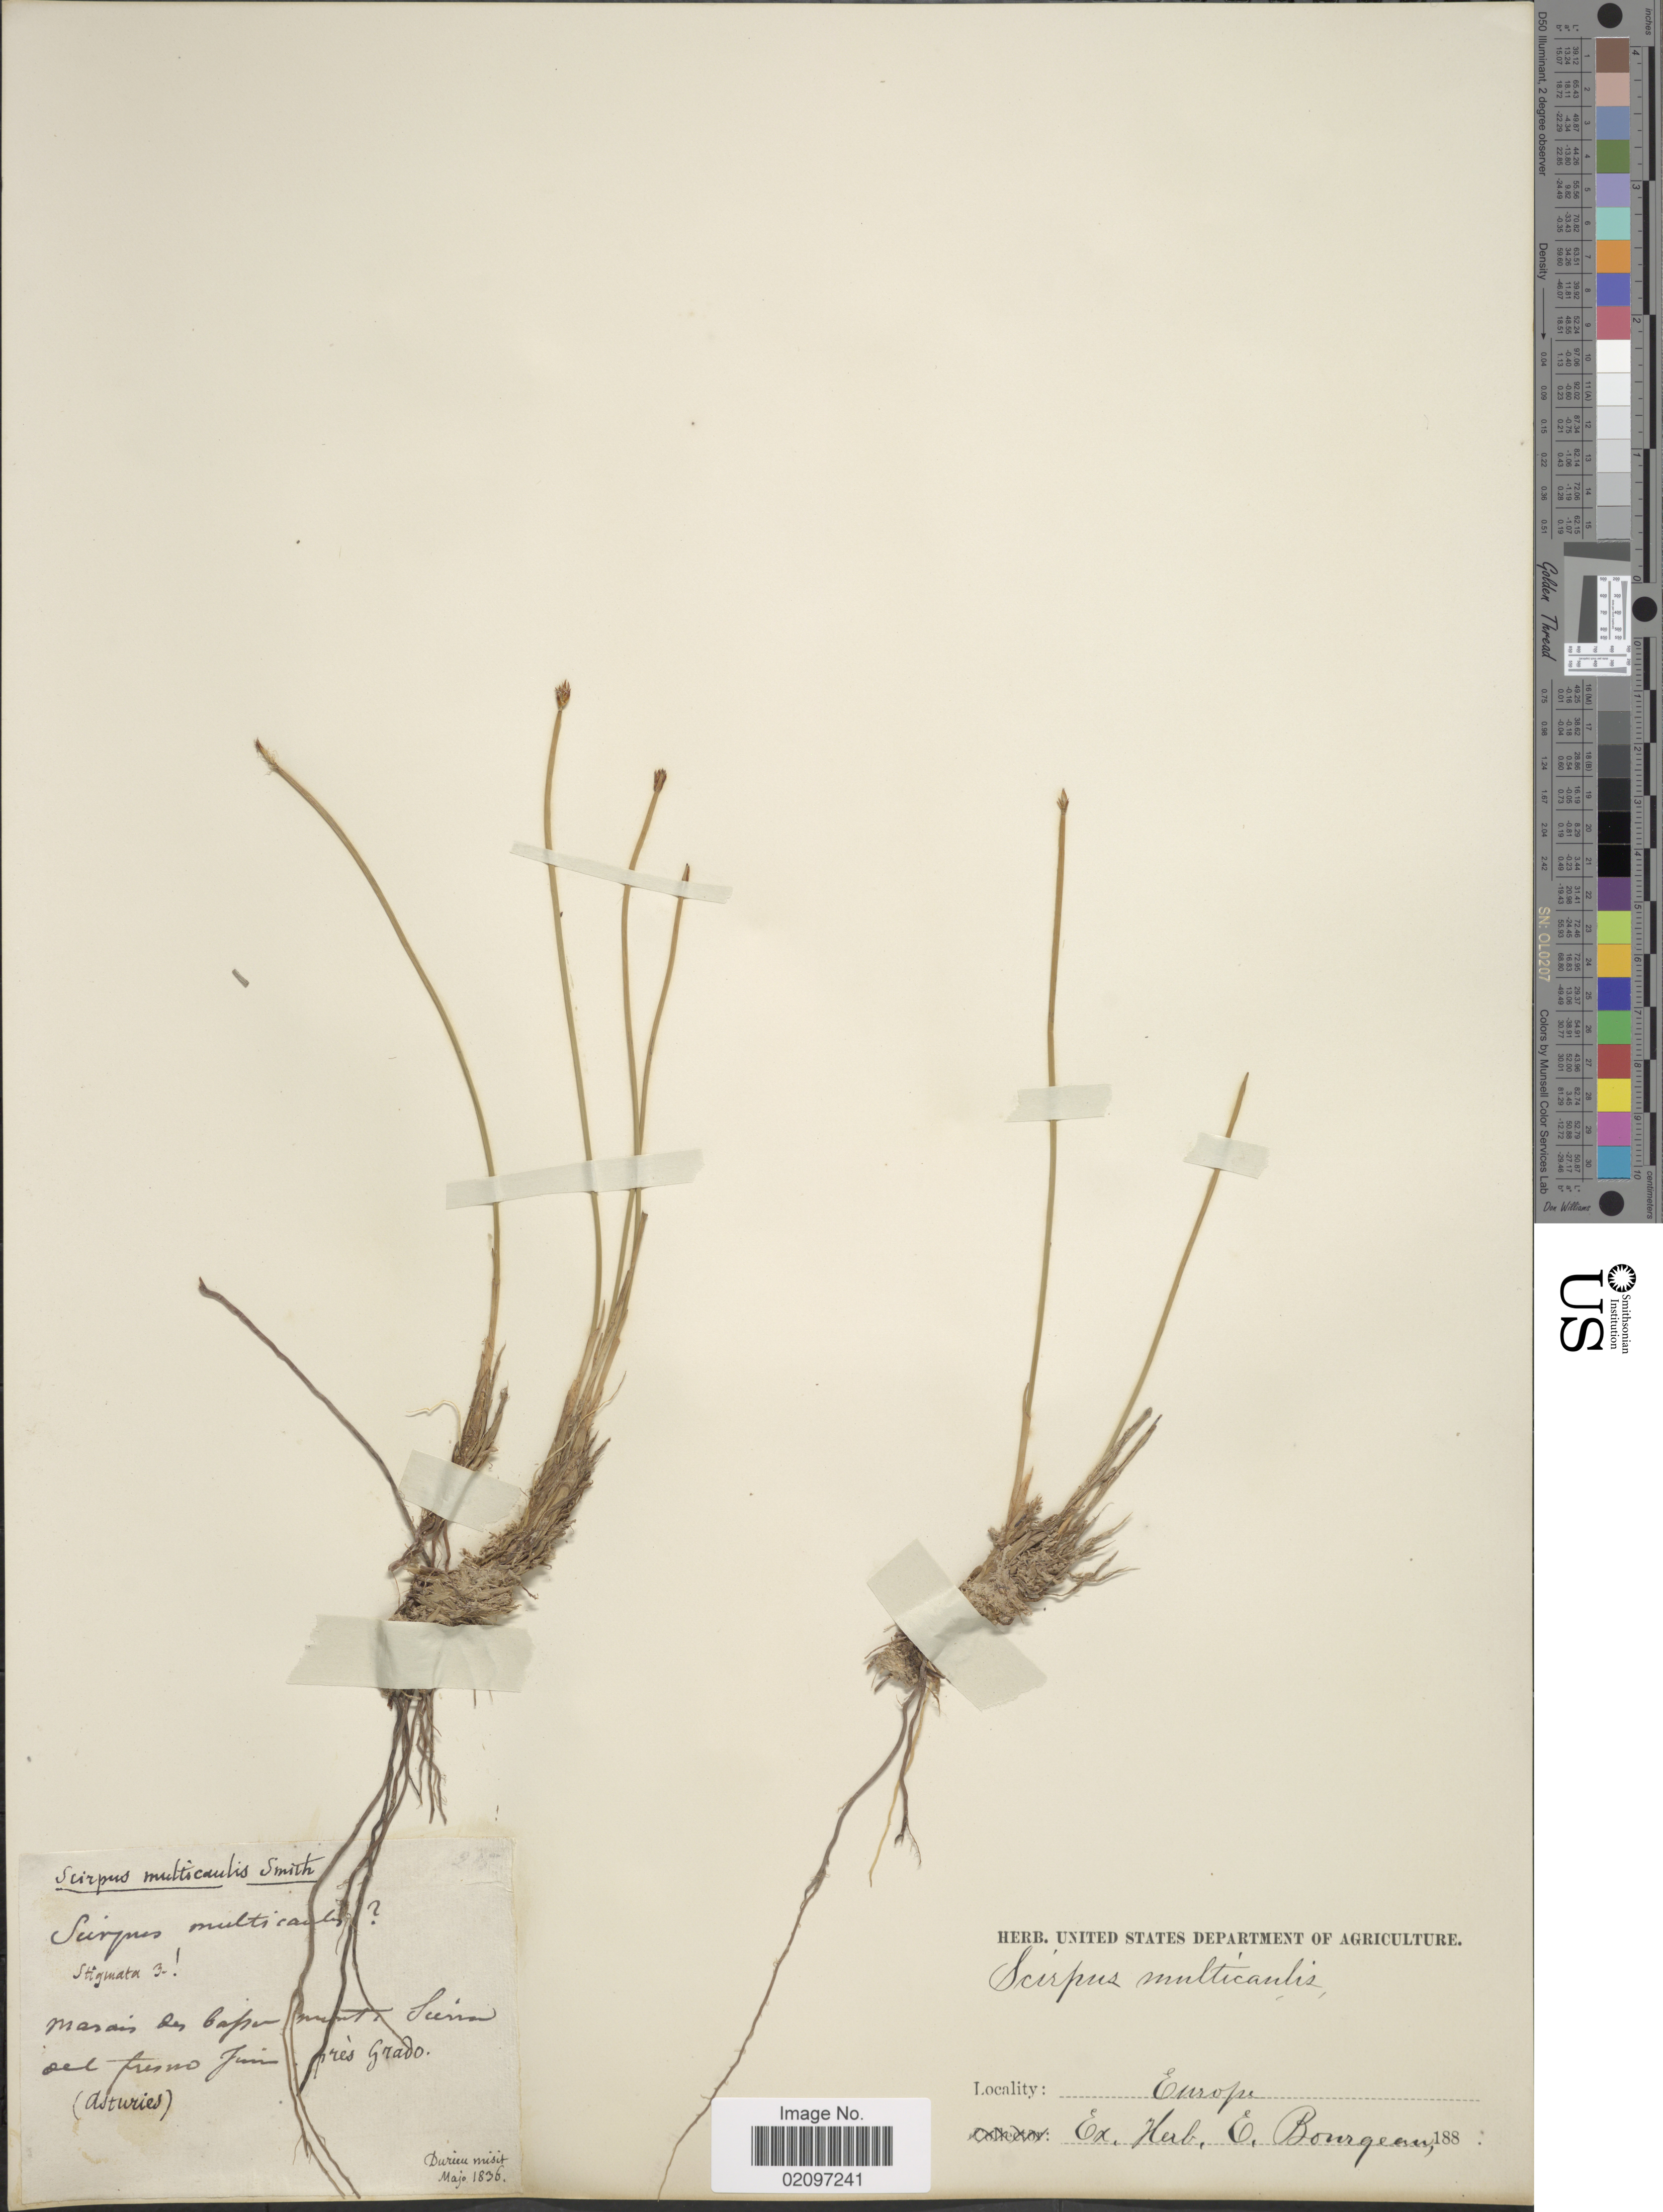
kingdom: Plantae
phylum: Tracheophyta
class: Liliopsida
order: Poales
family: Cyperaceae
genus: Eleocharis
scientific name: Eleocharis multicaulis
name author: (Sm.) Desv.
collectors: Ex herb. E. Bourgeau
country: Spain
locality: Marais des Capes, Sierra del fresno pres Grado, Juin. Europe